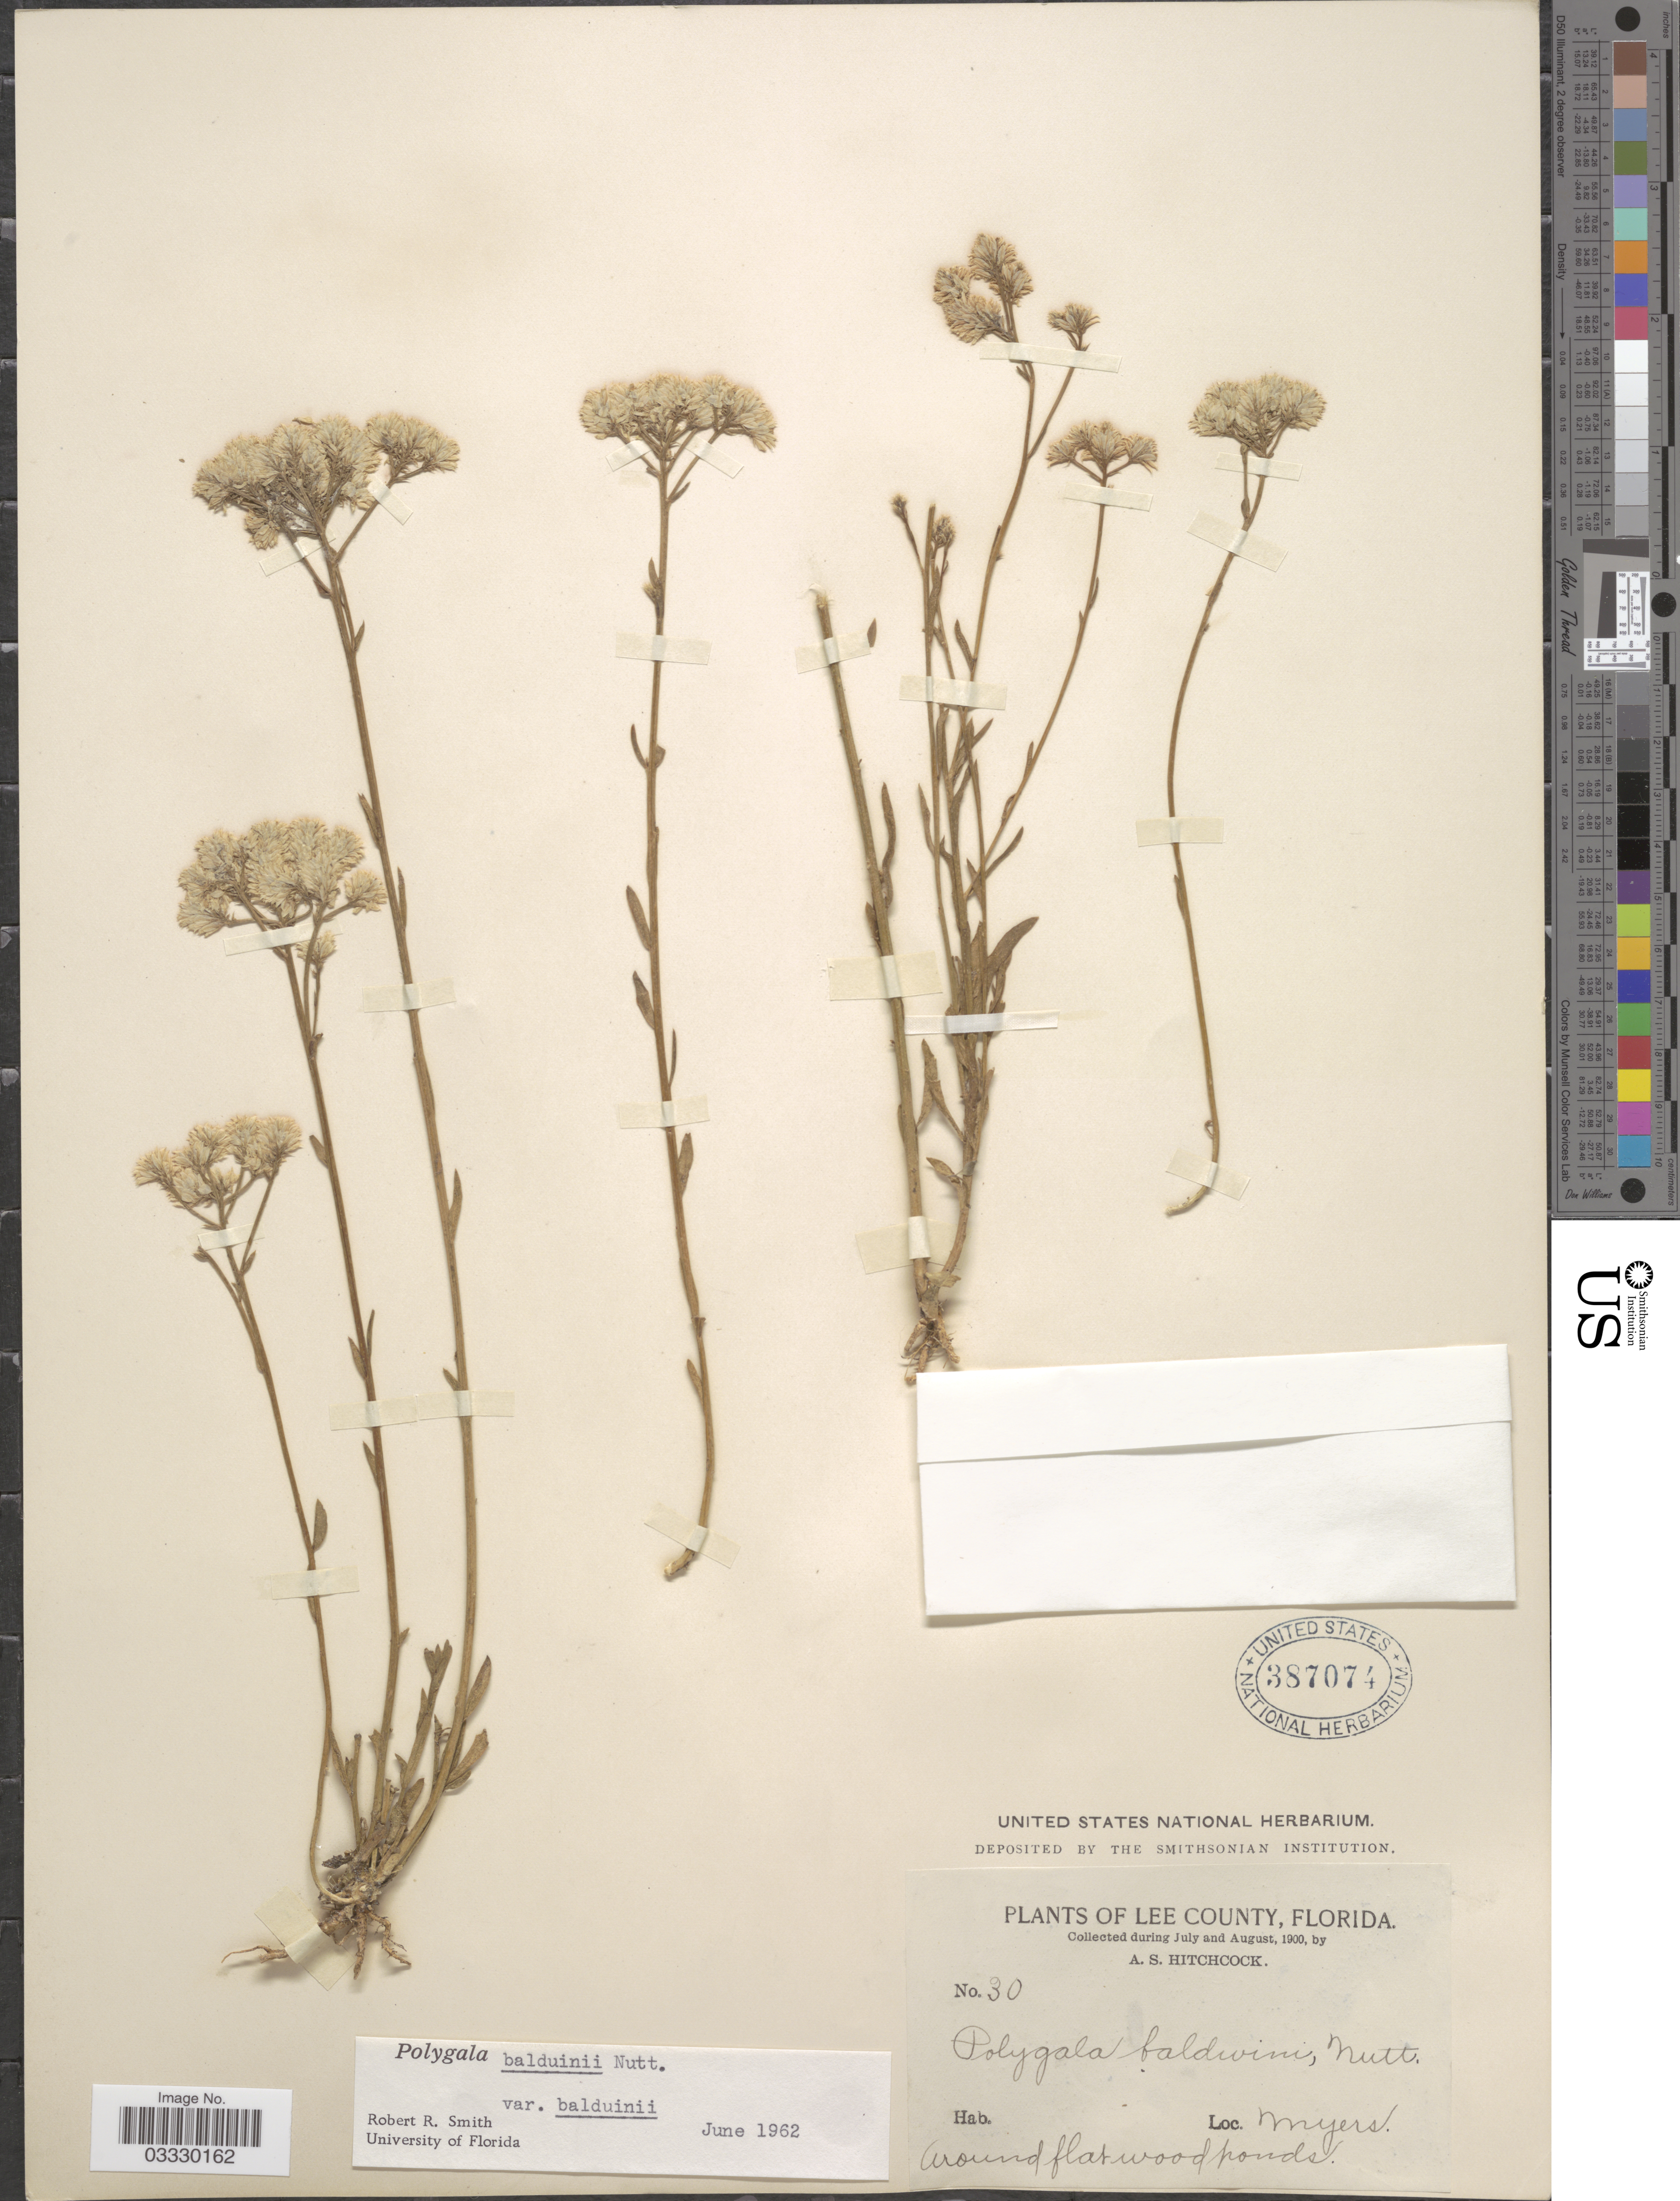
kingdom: Plantae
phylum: Tracheophyta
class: Magnoliopsida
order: Fabales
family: Polygalaceae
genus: Polygala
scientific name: Polygala balduinii var. balduinii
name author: Nutt.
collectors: A. S. Hitchcock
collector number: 30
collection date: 1900-07/1900-08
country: United States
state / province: Florida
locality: Lee County. Myers. Around flatwoods ponds.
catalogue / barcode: US 387074